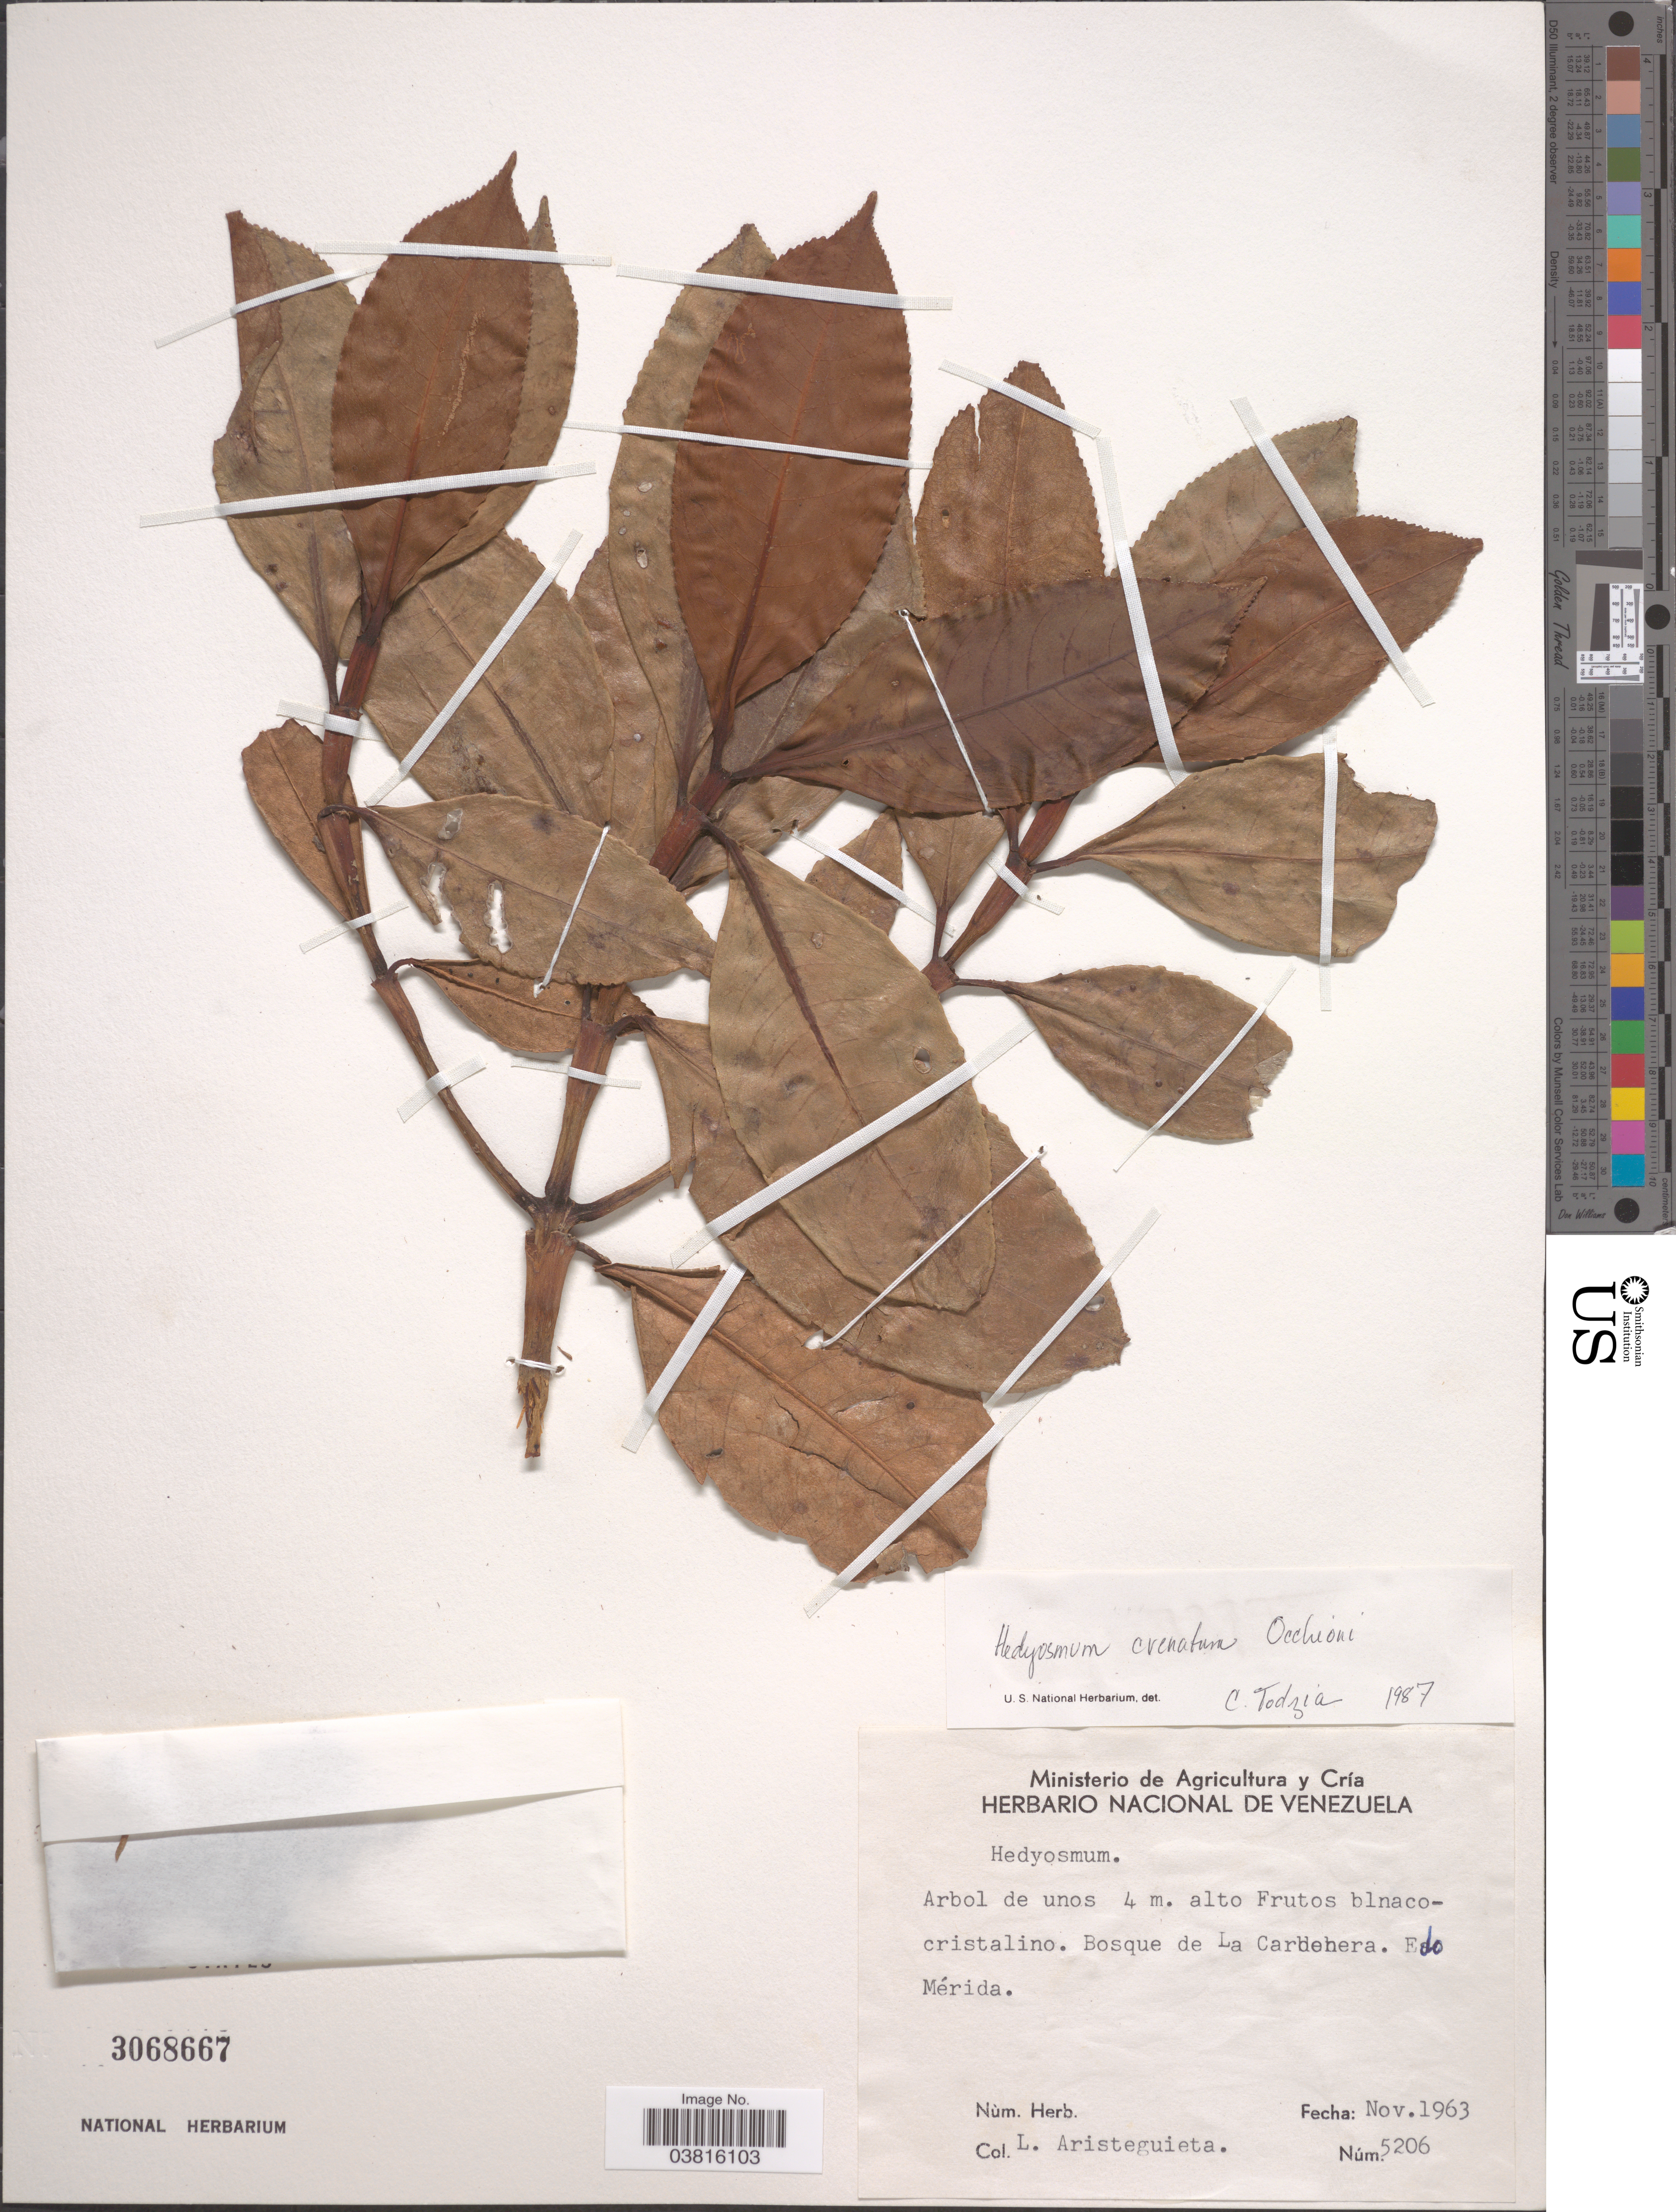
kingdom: Plantae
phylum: Tracheophyta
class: Magnoliopsida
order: Chloranthales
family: Chloranthaceae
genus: Hedyosmum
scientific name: Hedyosmum crenatum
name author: Occhioni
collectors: L. Aristeguieta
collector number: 5206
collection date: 1963-11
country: Venezuela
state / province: Merida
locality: Bosque de La Cardenera. Edo Mérida.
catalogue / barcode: US 3068667